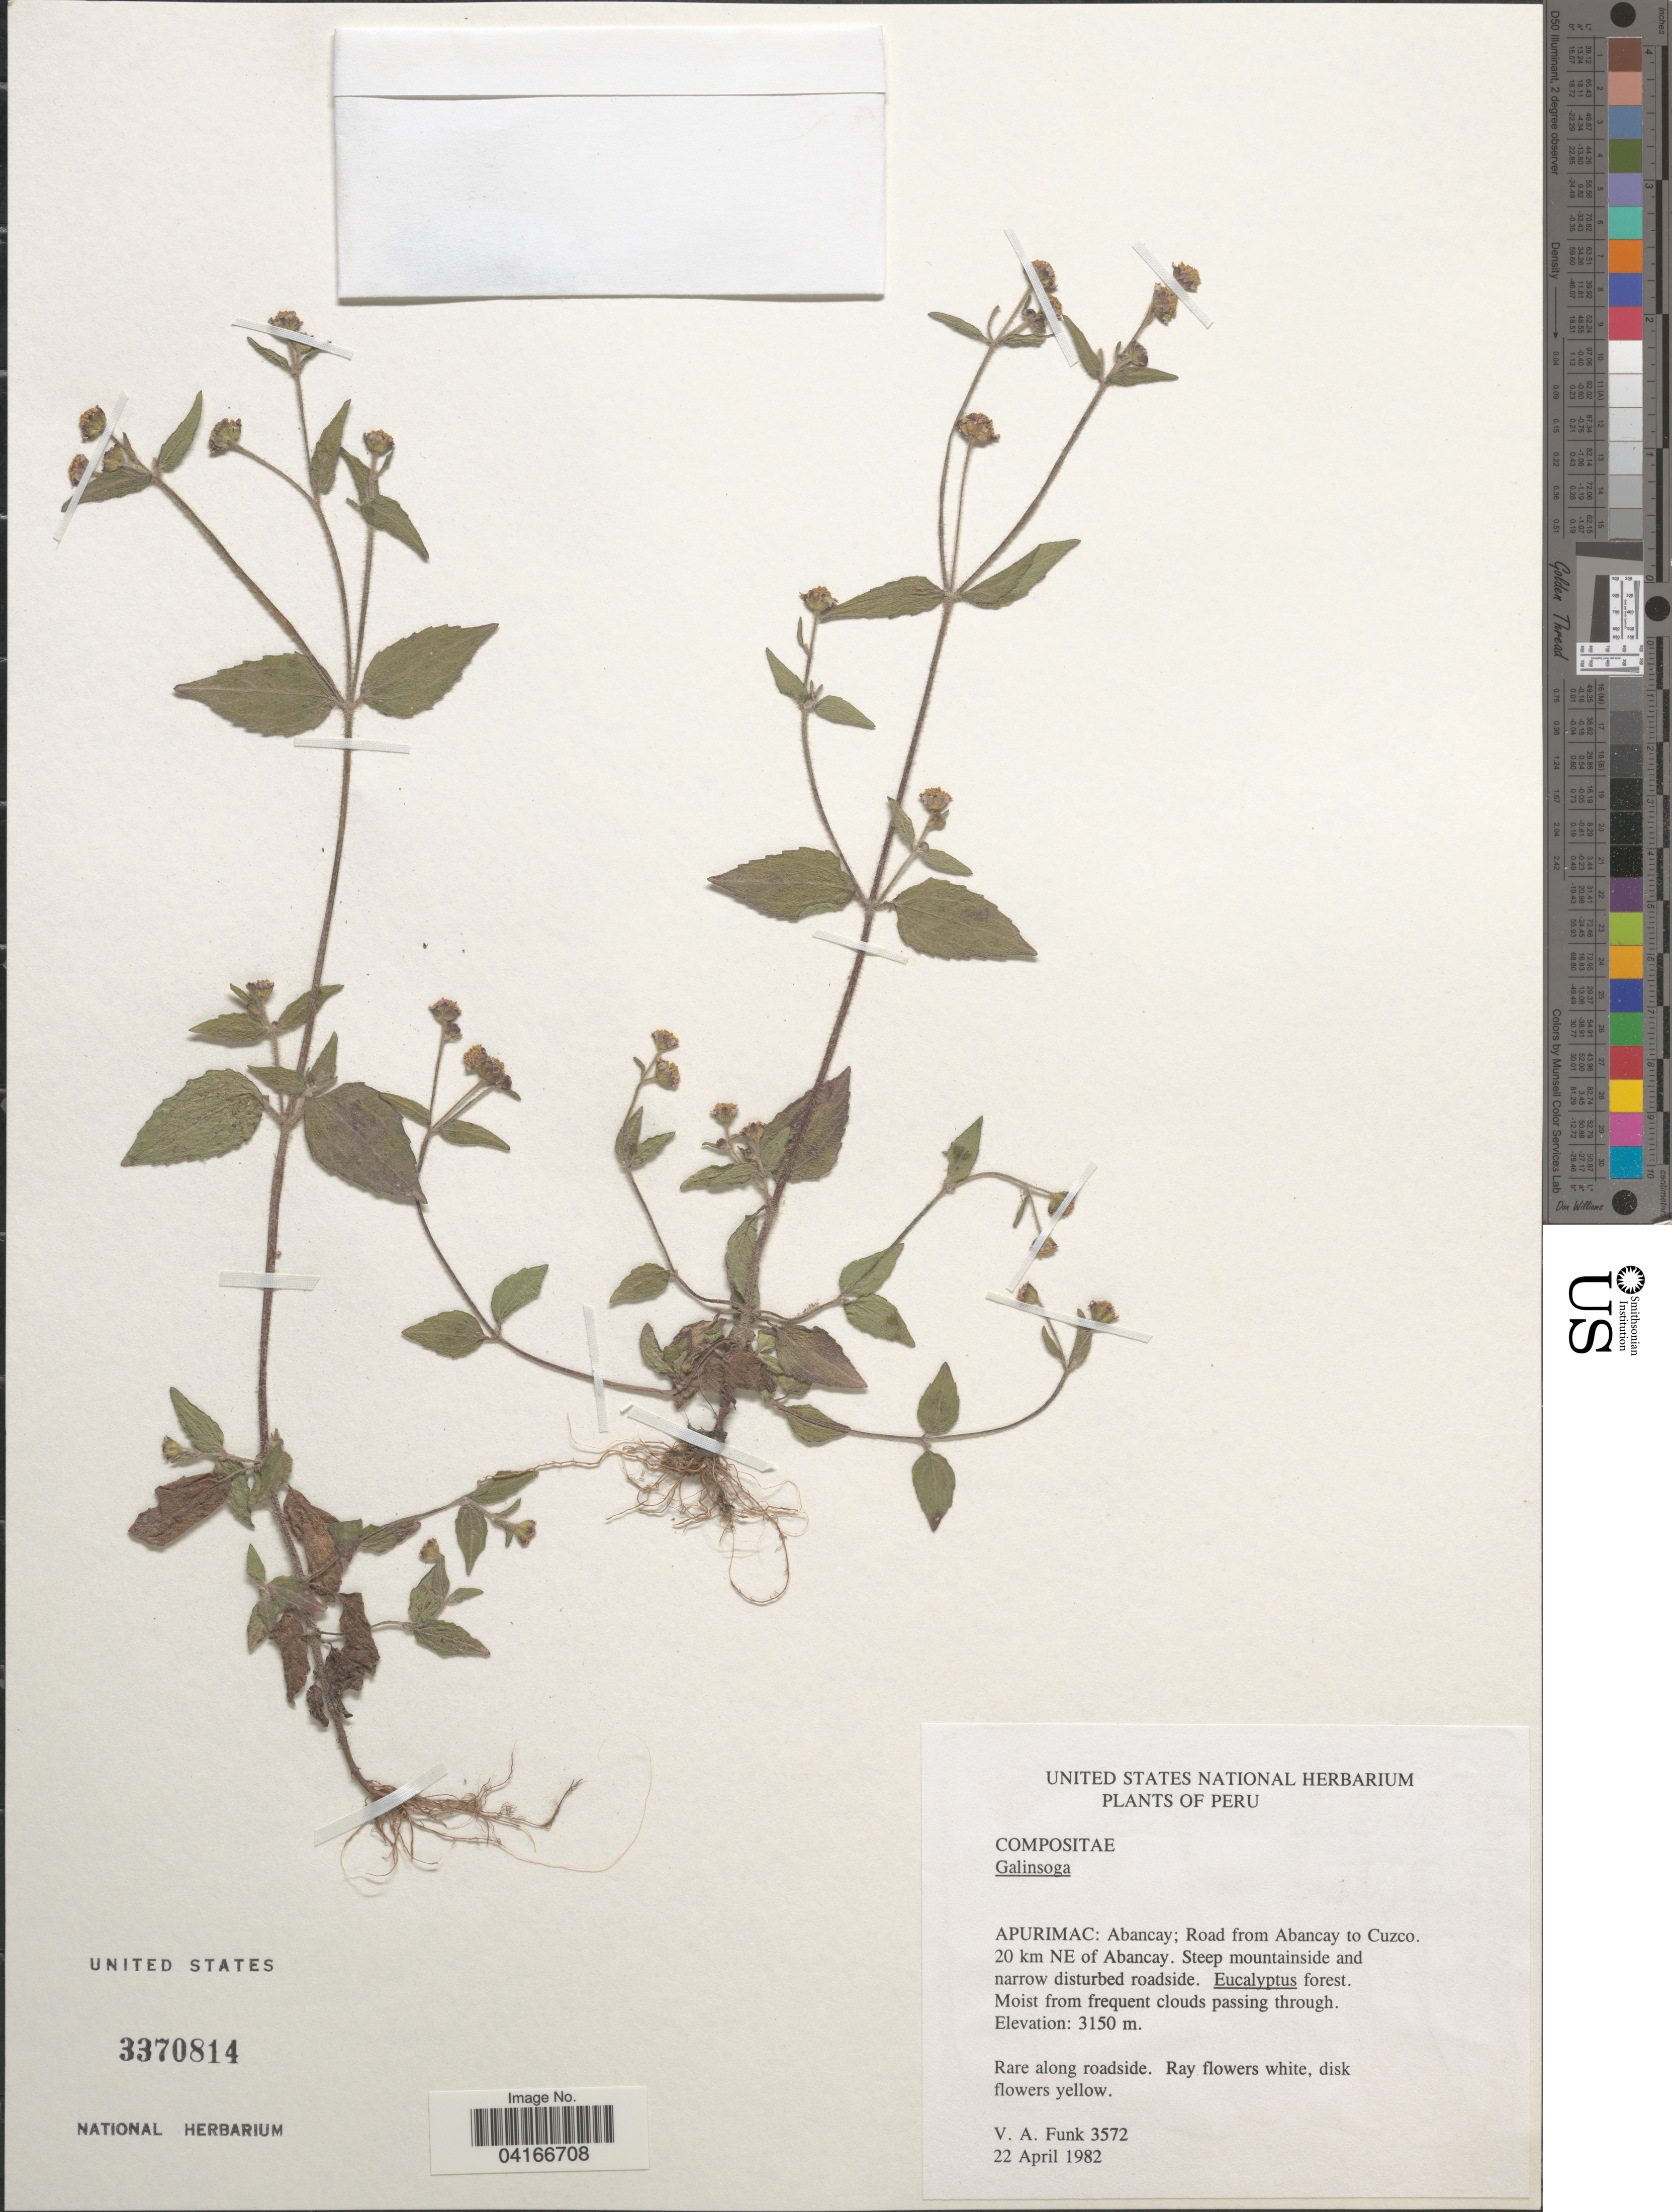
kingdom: Plantae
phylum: Tracheophyta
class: Magnoliopsida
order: Asterales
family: Asteraceae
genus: Galinsoga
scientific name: Galinsoga sp.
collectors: V. Funk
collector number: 3572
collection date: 1982-04-22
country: Peru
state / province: Apurimac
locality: Abancay; Road from Abancay to Cuzco. 20 km NE of Abancay.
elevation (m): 3150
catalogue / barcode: US 3370814